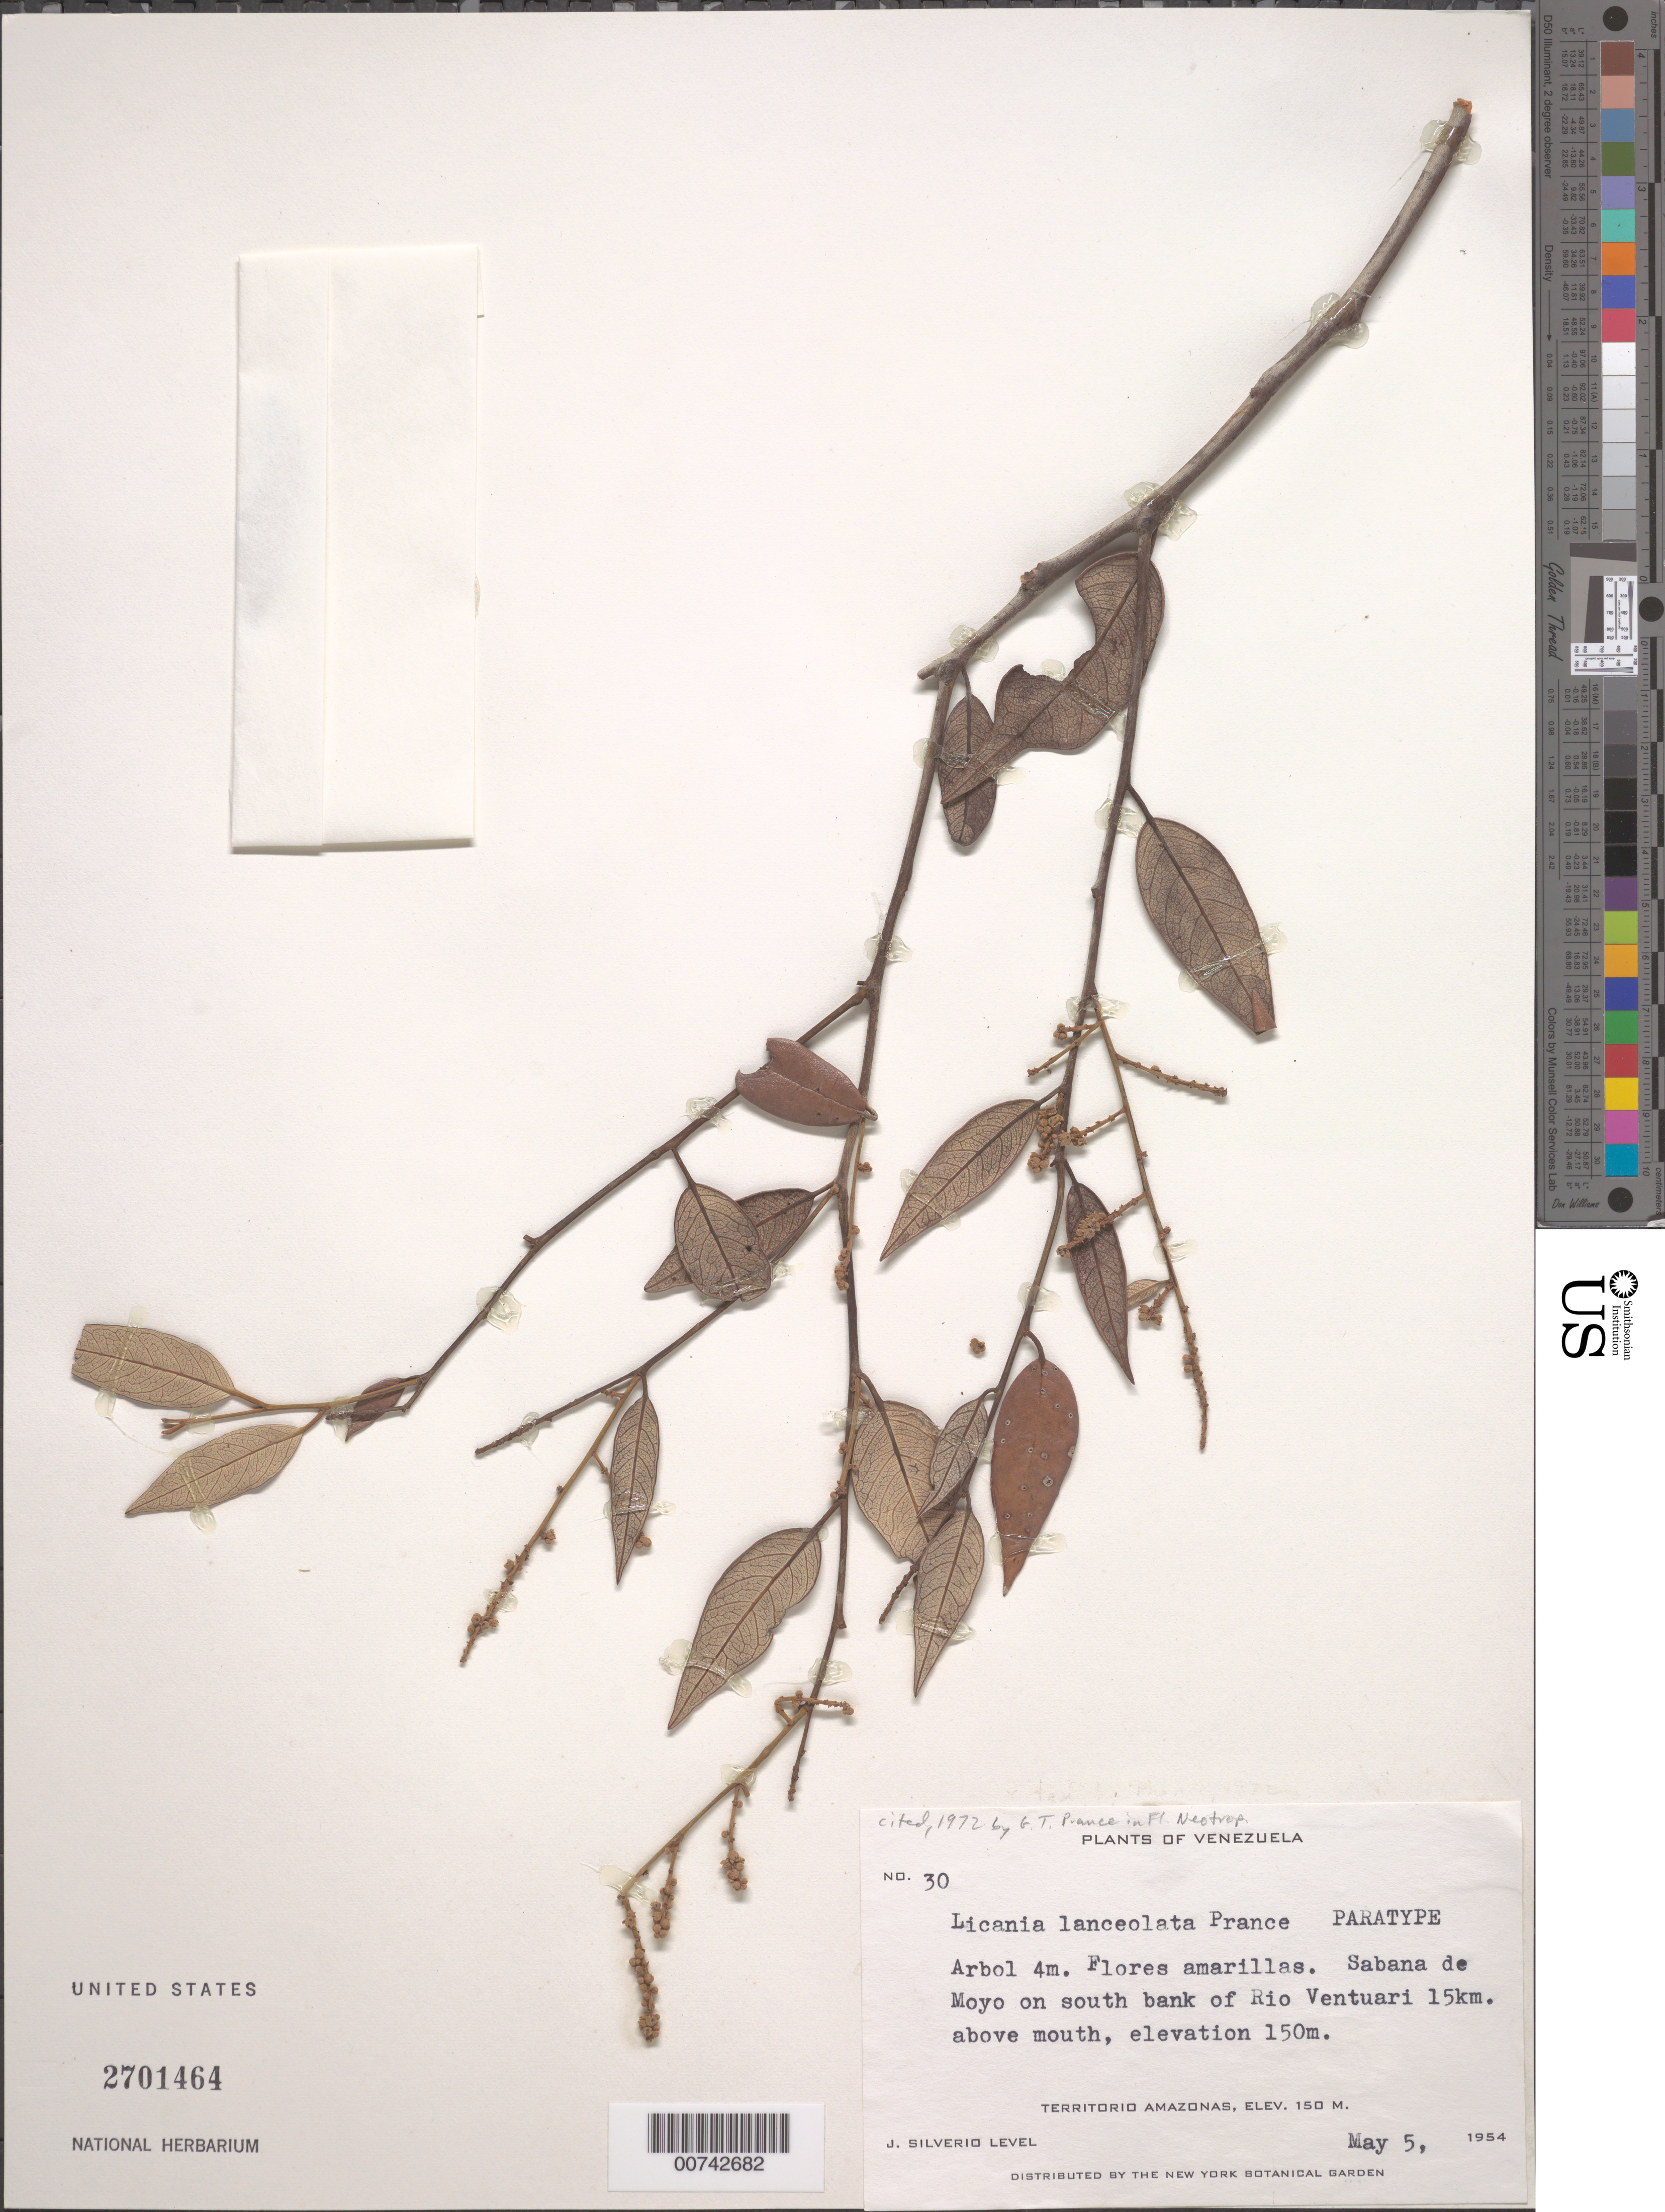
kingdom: Plantae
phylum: Tracheophyta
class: Magnoliopsida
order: Malpighiales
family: Chrysobalanaceae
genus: Licania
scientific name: Licania lanceolata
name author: Prance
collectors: J. Silverio L.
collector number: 30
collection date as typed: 5-May-54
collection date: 1954-05-05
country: Venezuela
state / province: Amazonas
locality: Sabana de Moyo, south bank of Río Ventuari, 15 km above mouth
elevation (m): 150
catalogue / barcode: US 2701464